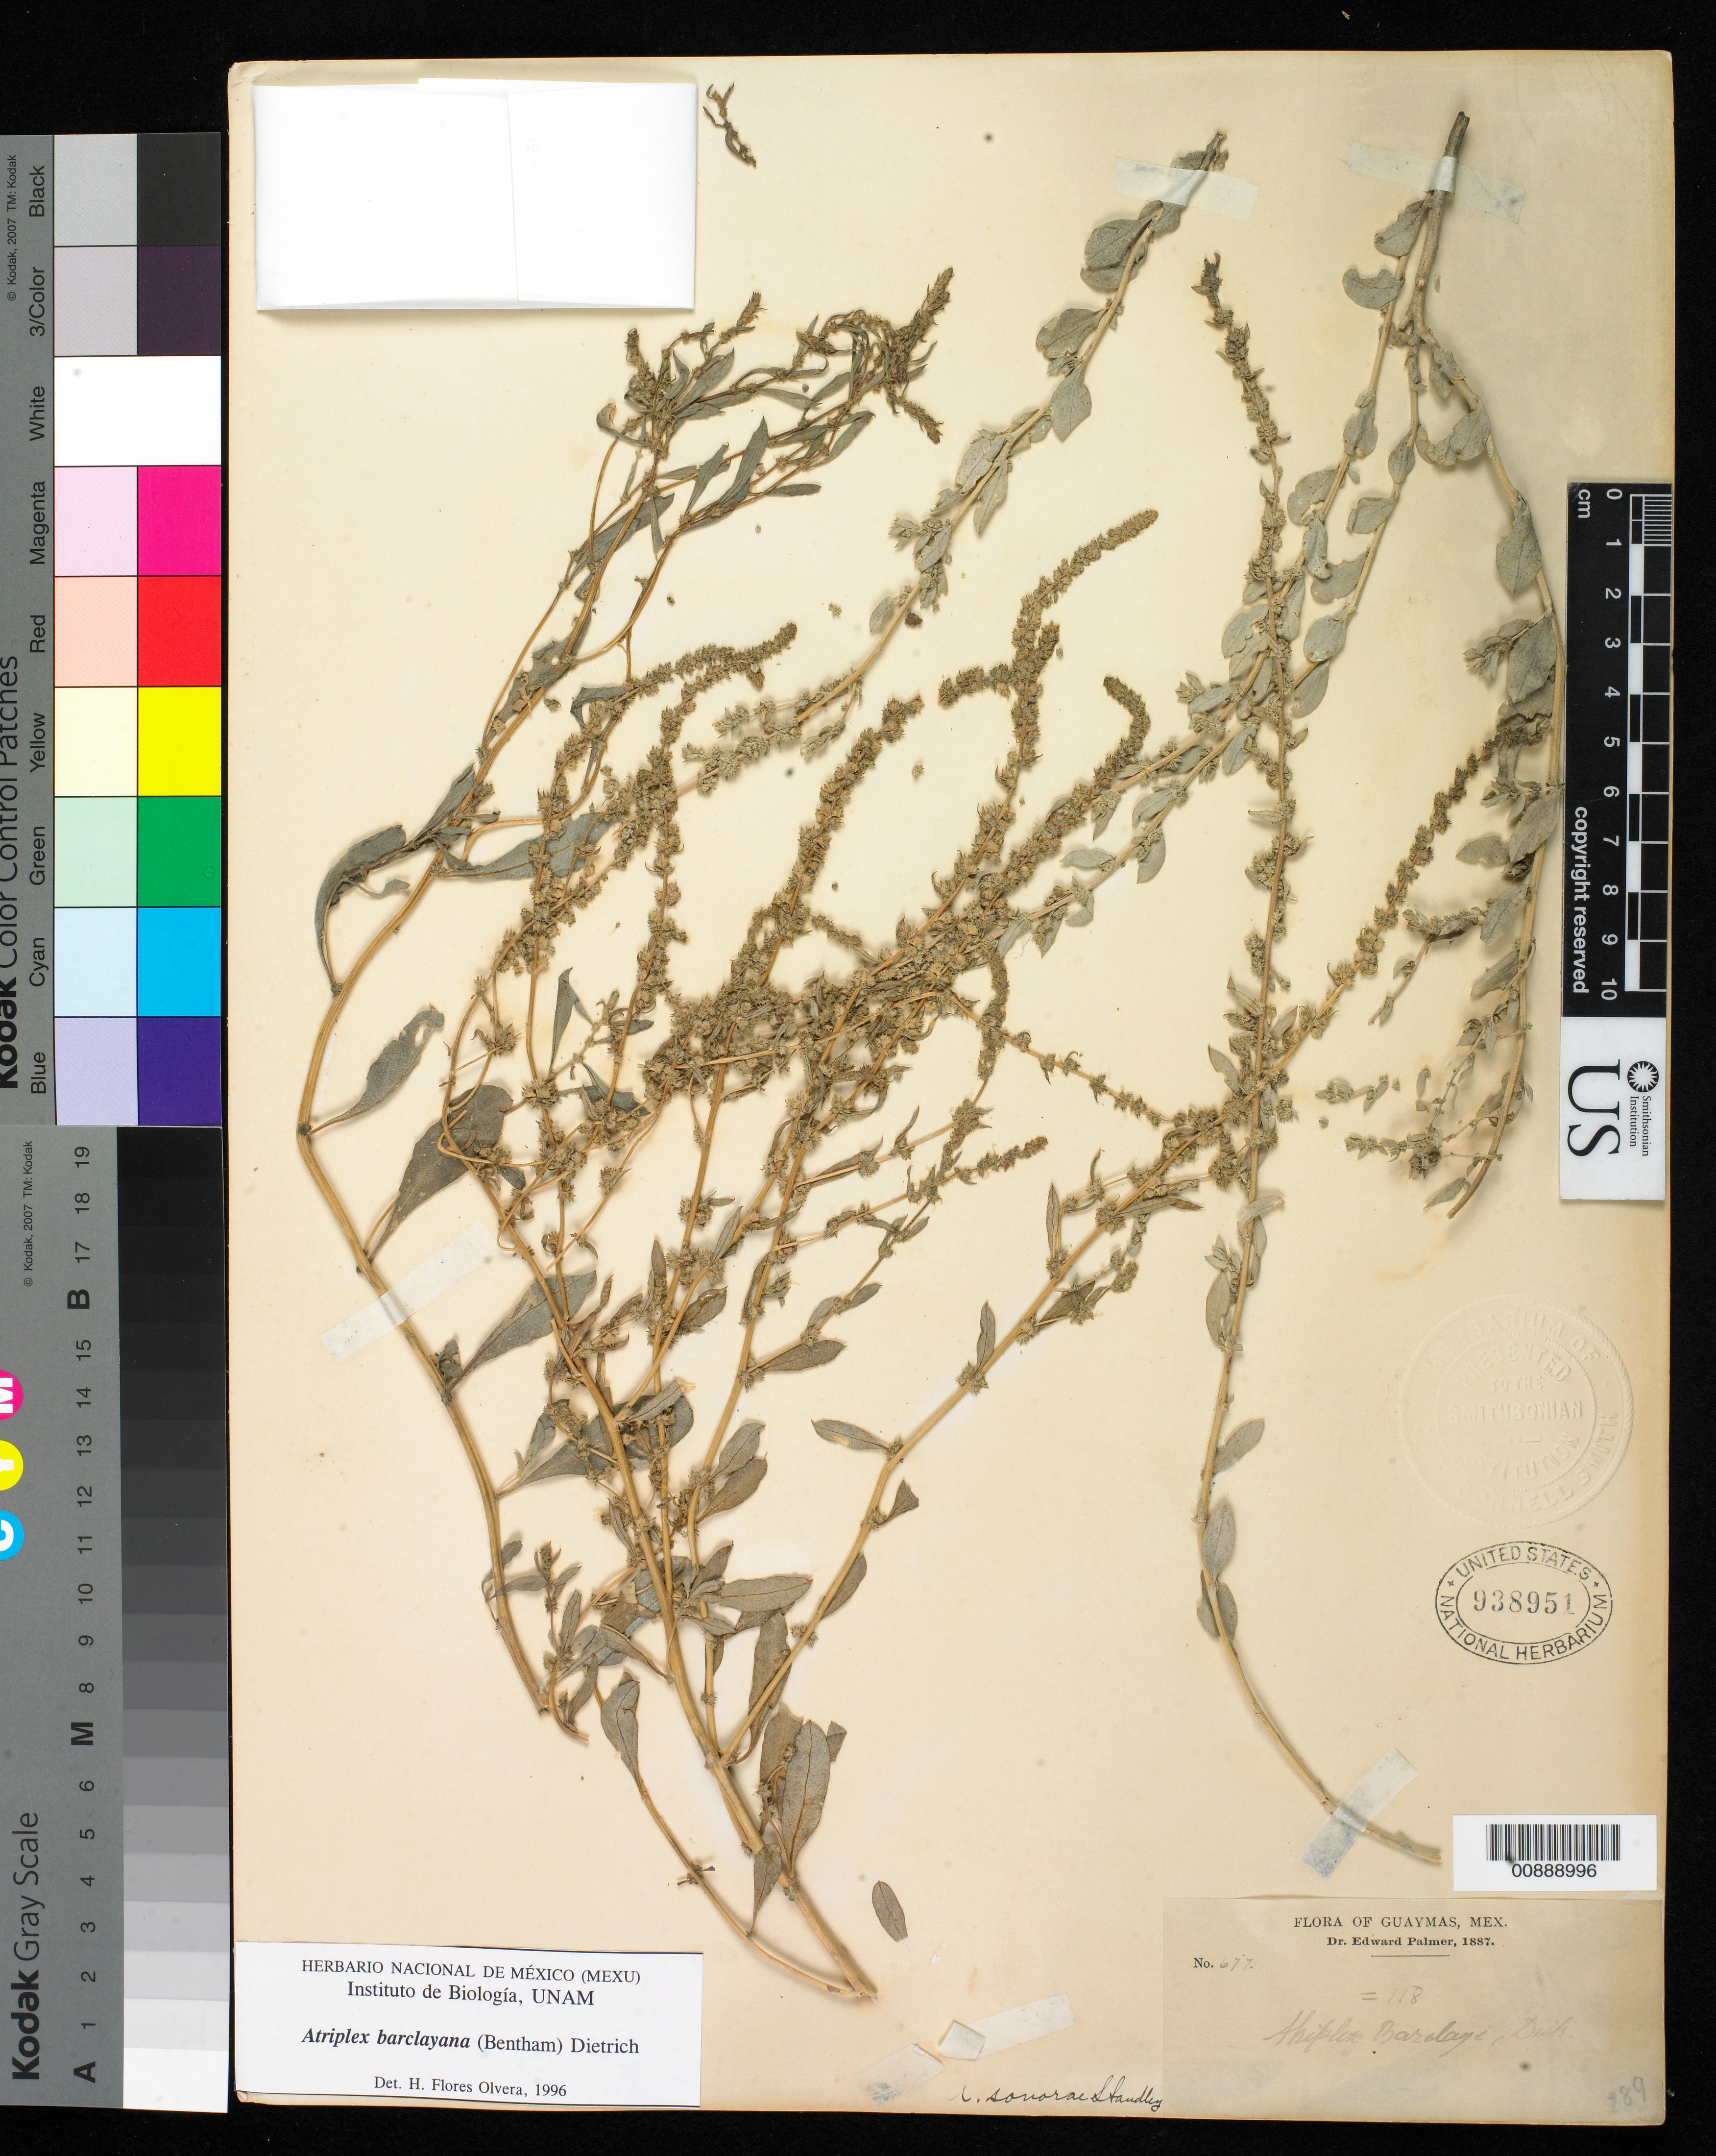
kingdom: Plantae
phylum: Tracheophyta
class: Magnoliopsida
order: Caryophyllales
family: Amaranthaceae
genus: Atriplex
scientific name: Atriplex barclayana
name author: (Benth.) D. Dietr.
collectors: E. Palmer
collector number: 677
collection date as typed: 1887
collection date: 1887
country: Mexico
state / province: Sonora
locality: Guaymas, Sonora.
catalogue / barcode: US 938951